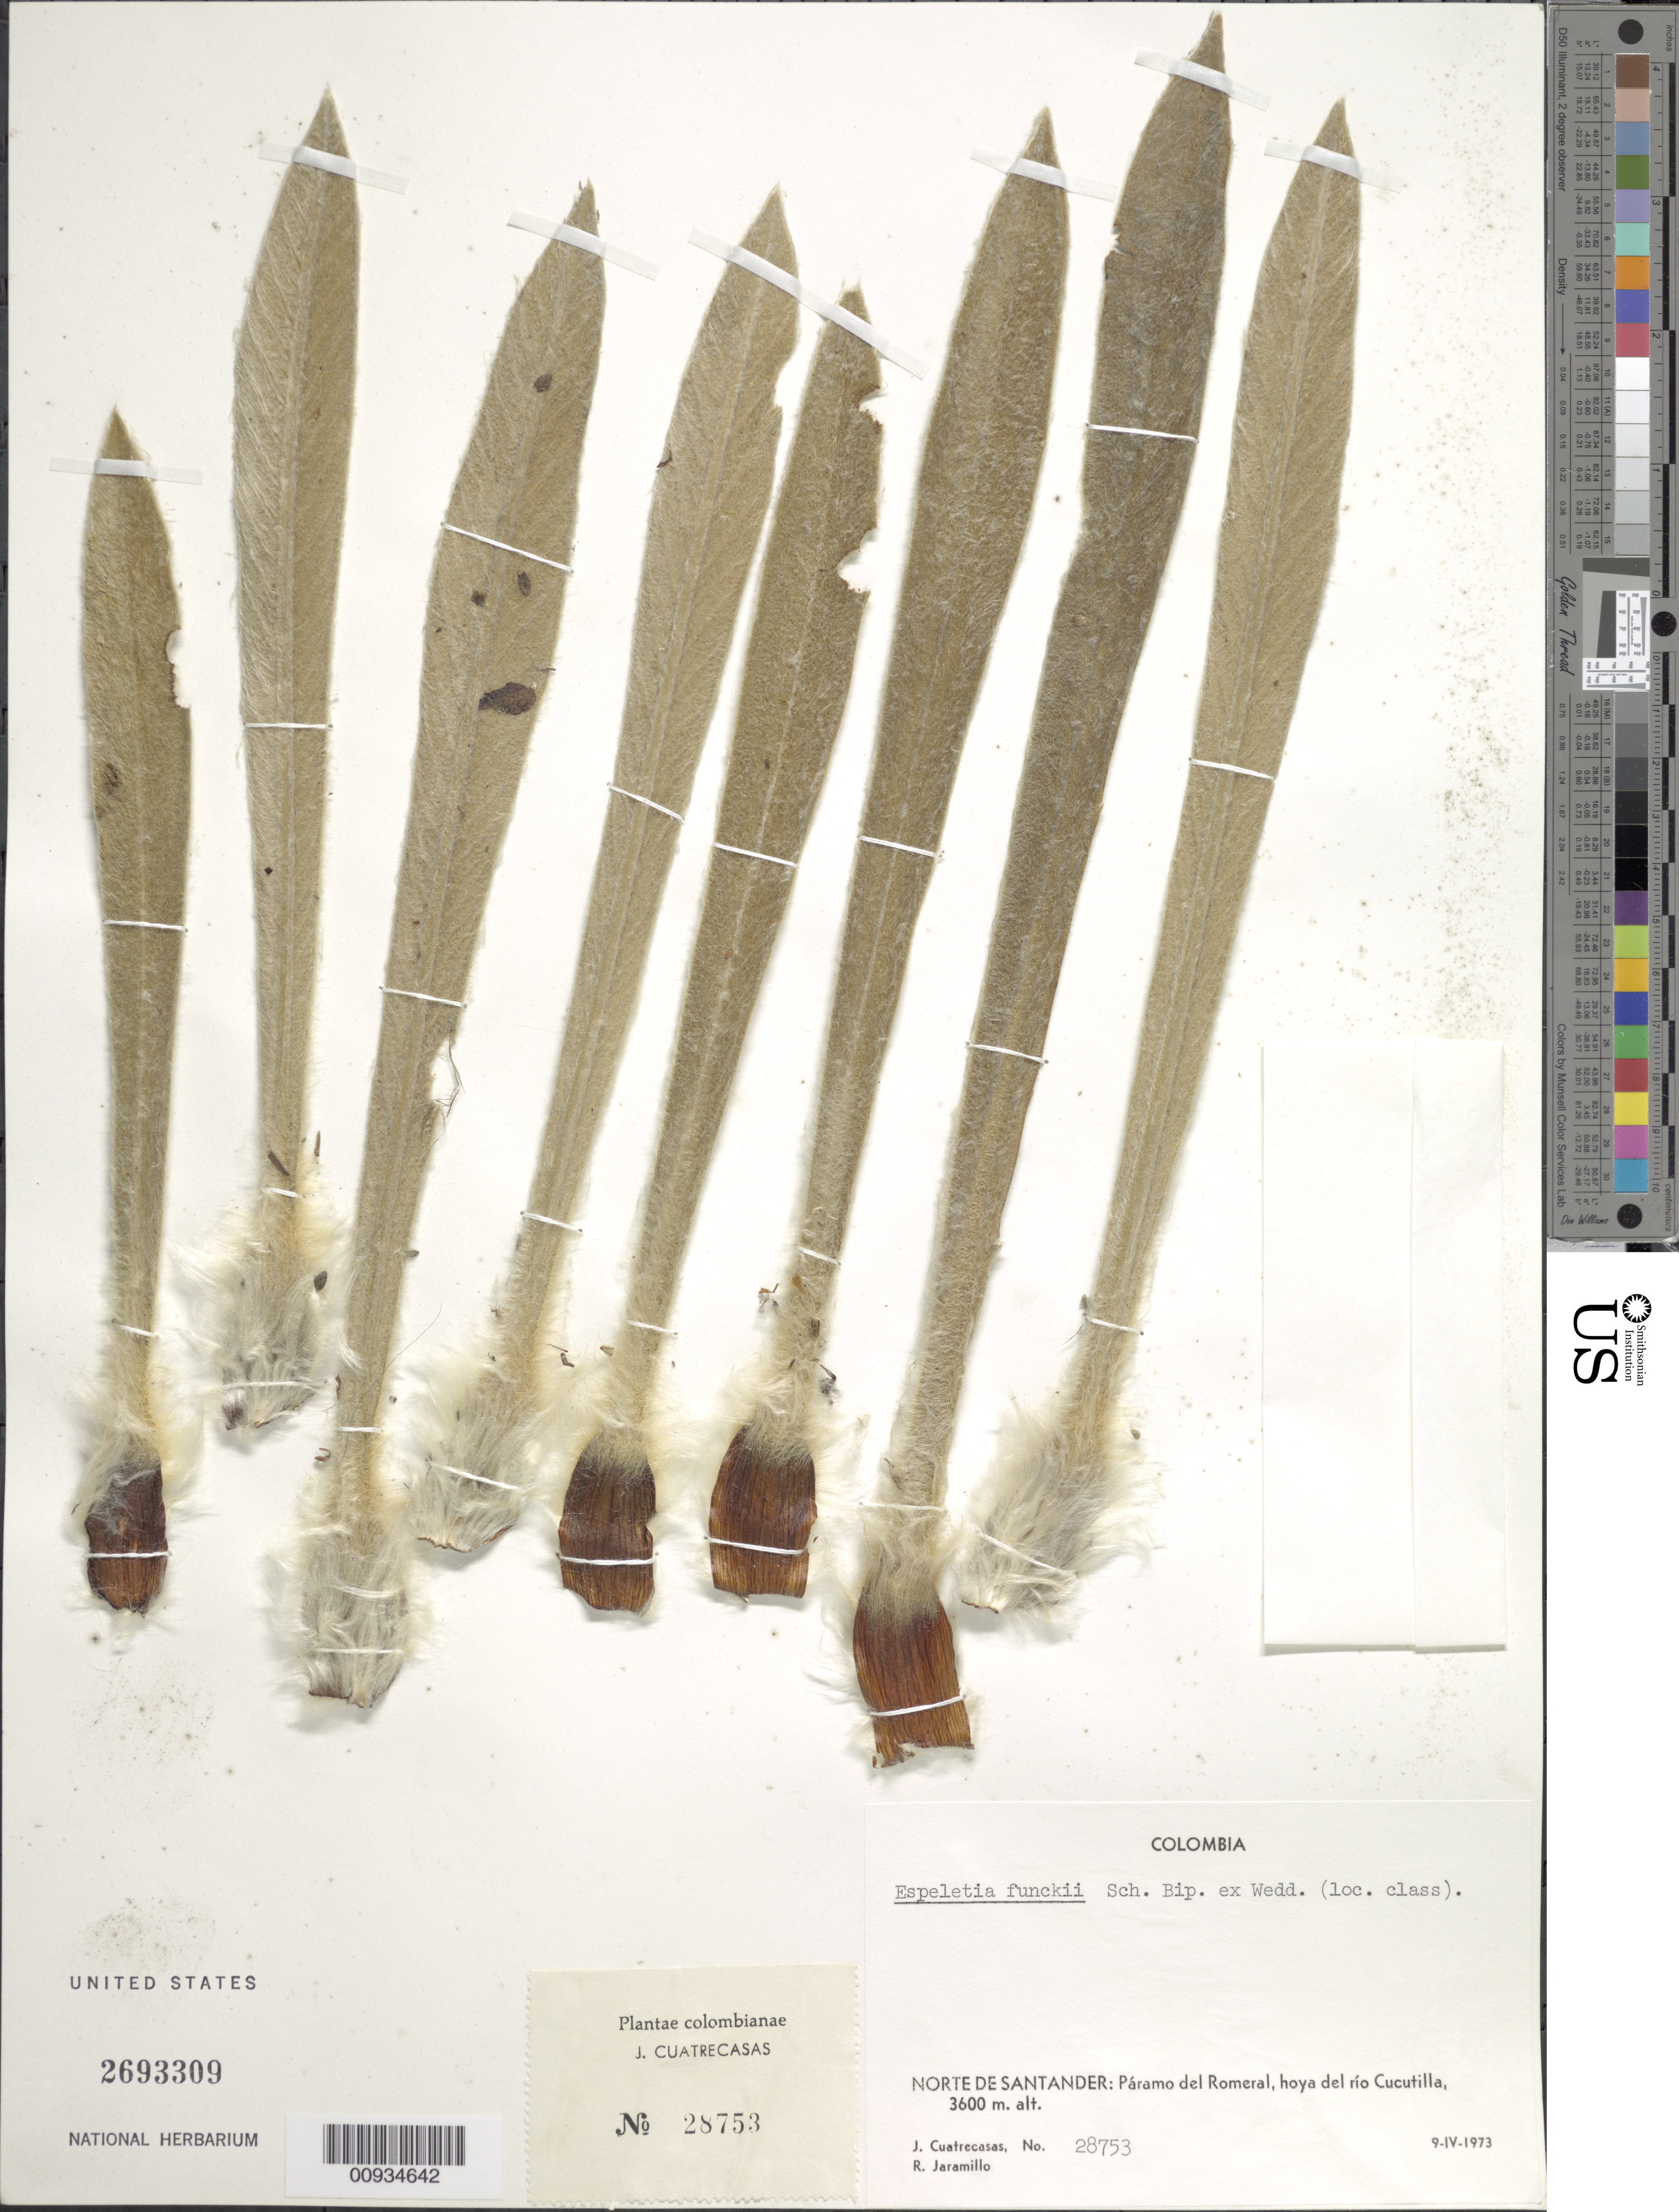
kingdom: Plantae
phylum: Tracheophyta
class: Magnoliopsida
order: Asterales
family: Asteraceae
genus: Espeletiopsis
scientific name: Espeletiopsis funckii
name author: (Sch. Bip. ex Wedd.) Cuatrec.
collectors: J. Cuatrecasas & R. Jaramillo M.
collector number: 28753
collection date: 1973-04-09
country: Colombia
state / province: Norte de Santander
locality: Norte de Santander: Paramo del Romeral, hjoya del rio Cucutilla,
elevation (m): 3600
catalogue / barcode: US 2693309